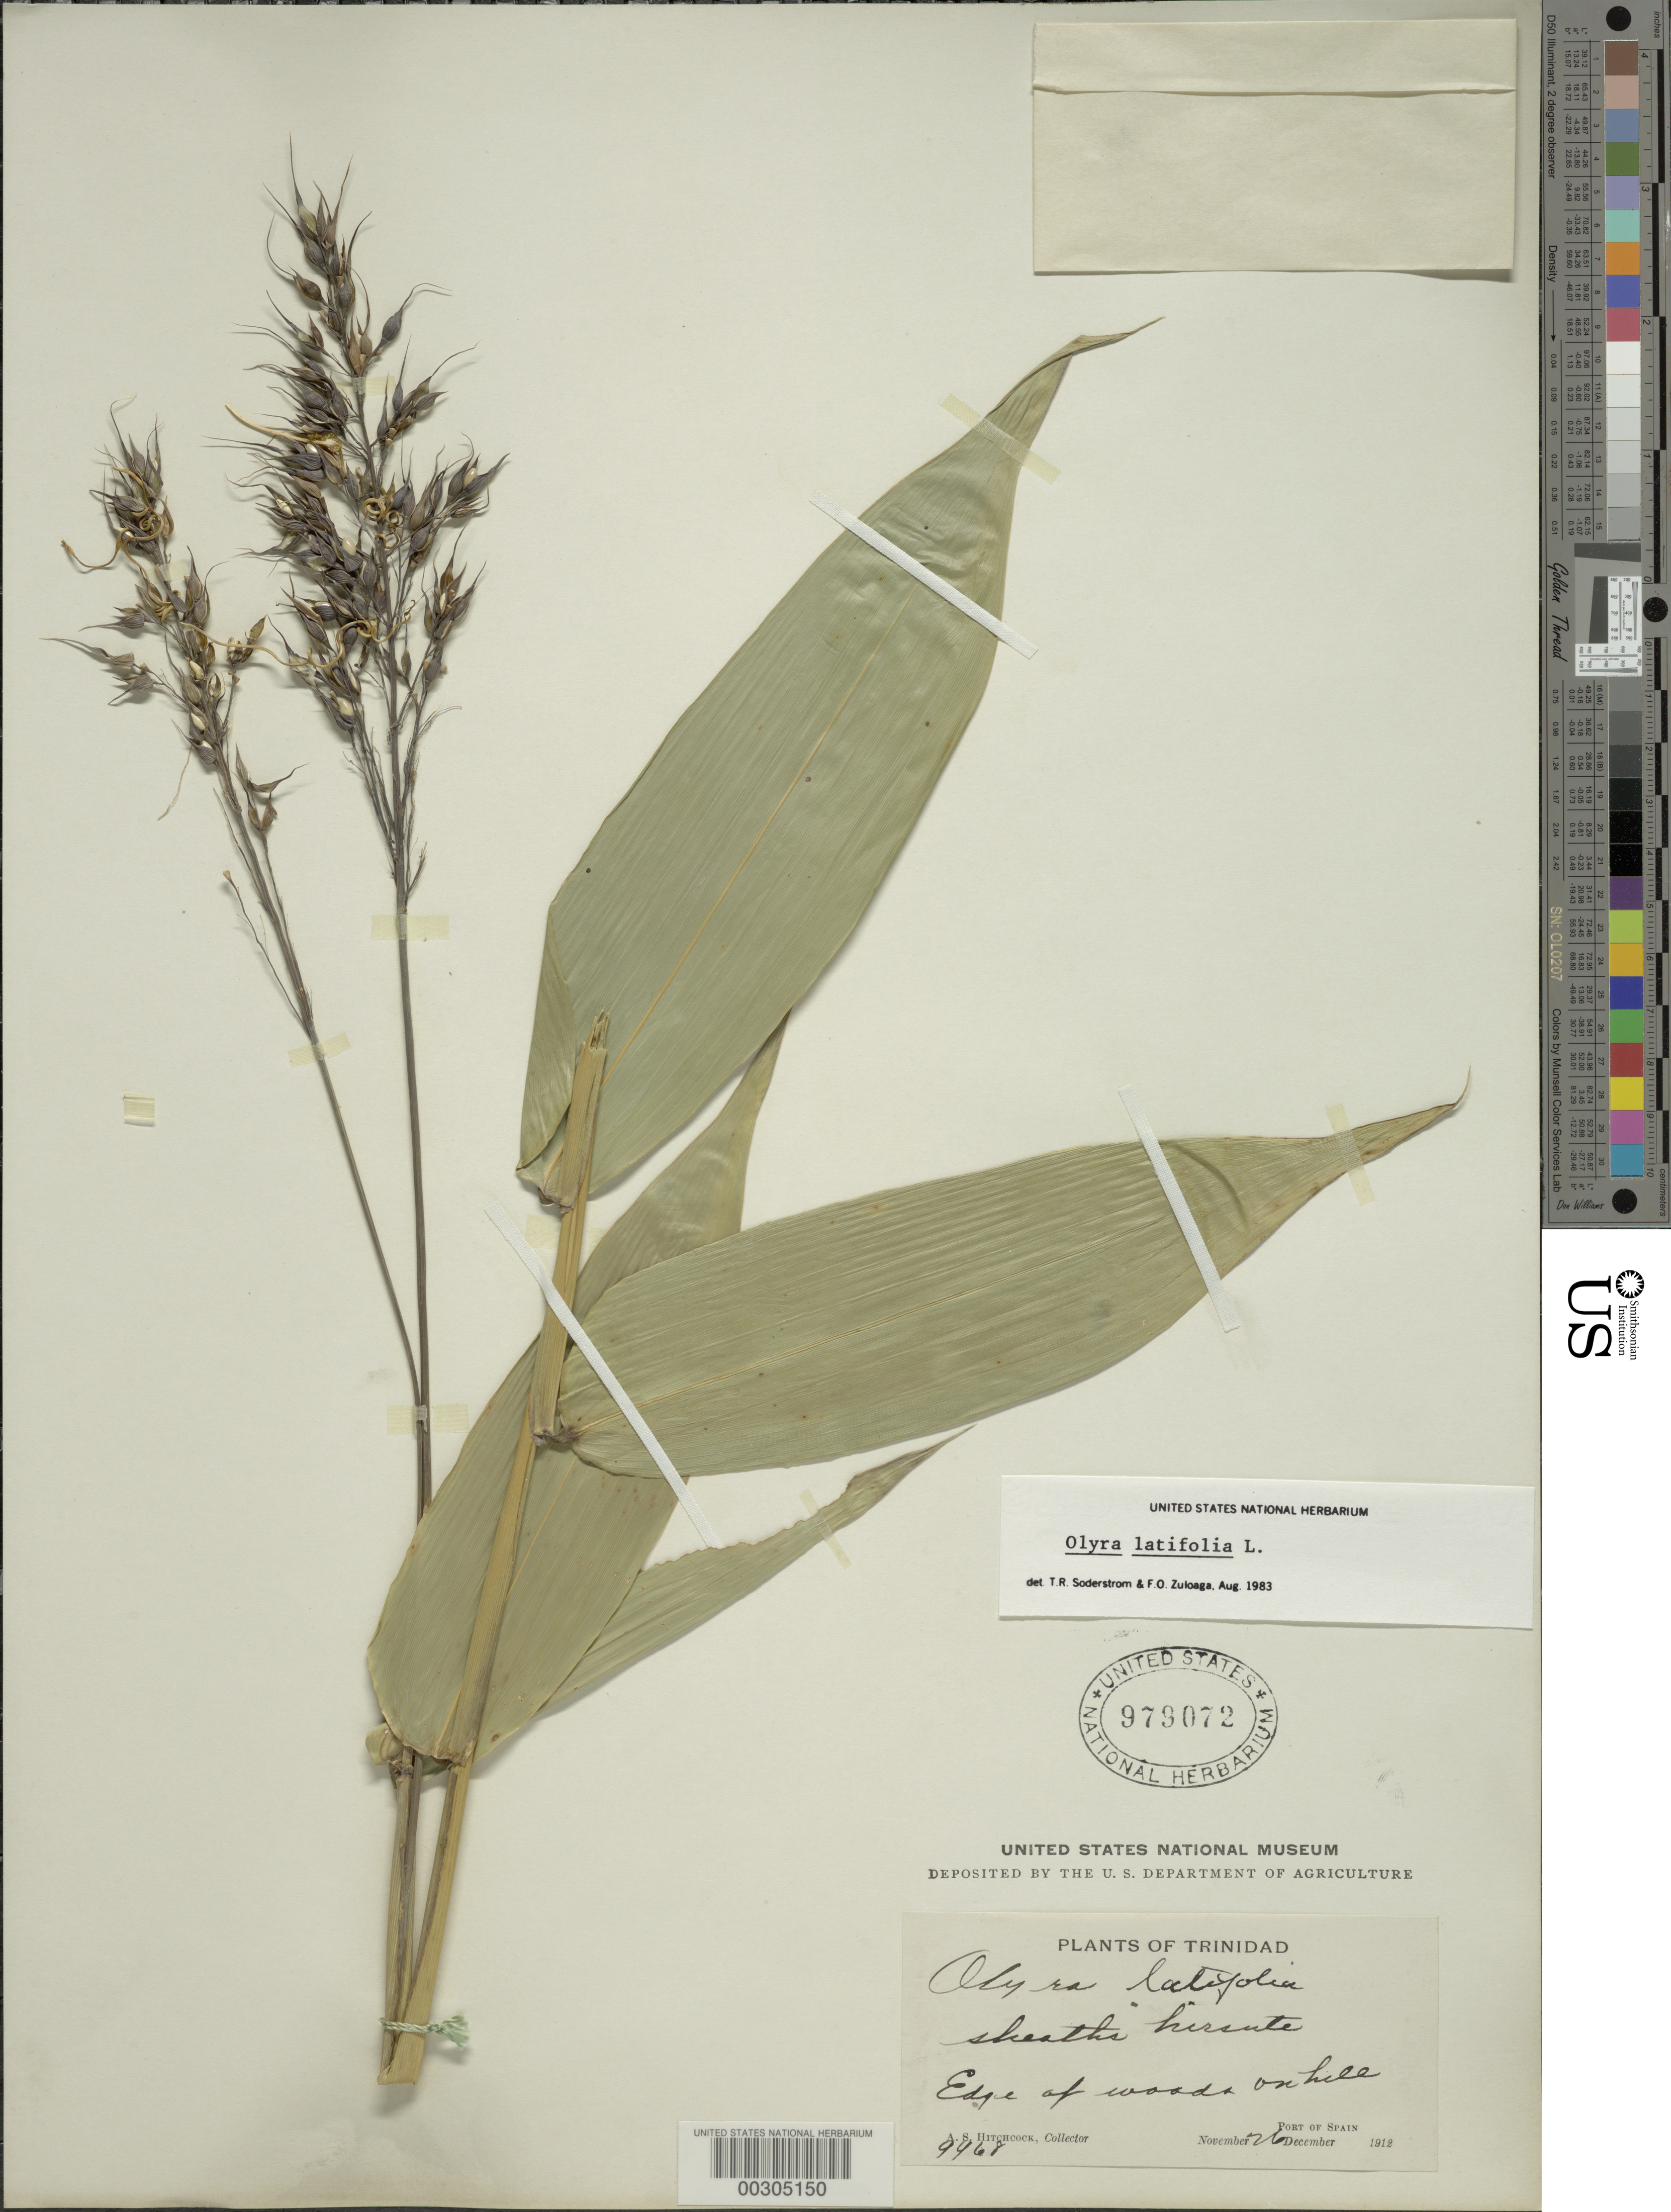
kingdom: Plantae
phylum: Tracheophyta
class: Liliopsida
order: Poales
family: Poaceae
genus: Olyra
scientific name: Olyra latifolia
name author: L.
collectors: A. S. Hitchcock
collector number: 9968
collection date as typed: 26 Nov 1912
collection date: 1912-11-26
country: Trinidad and Tobago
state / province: Port of Spain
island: Trinidad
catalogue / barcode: US 979072